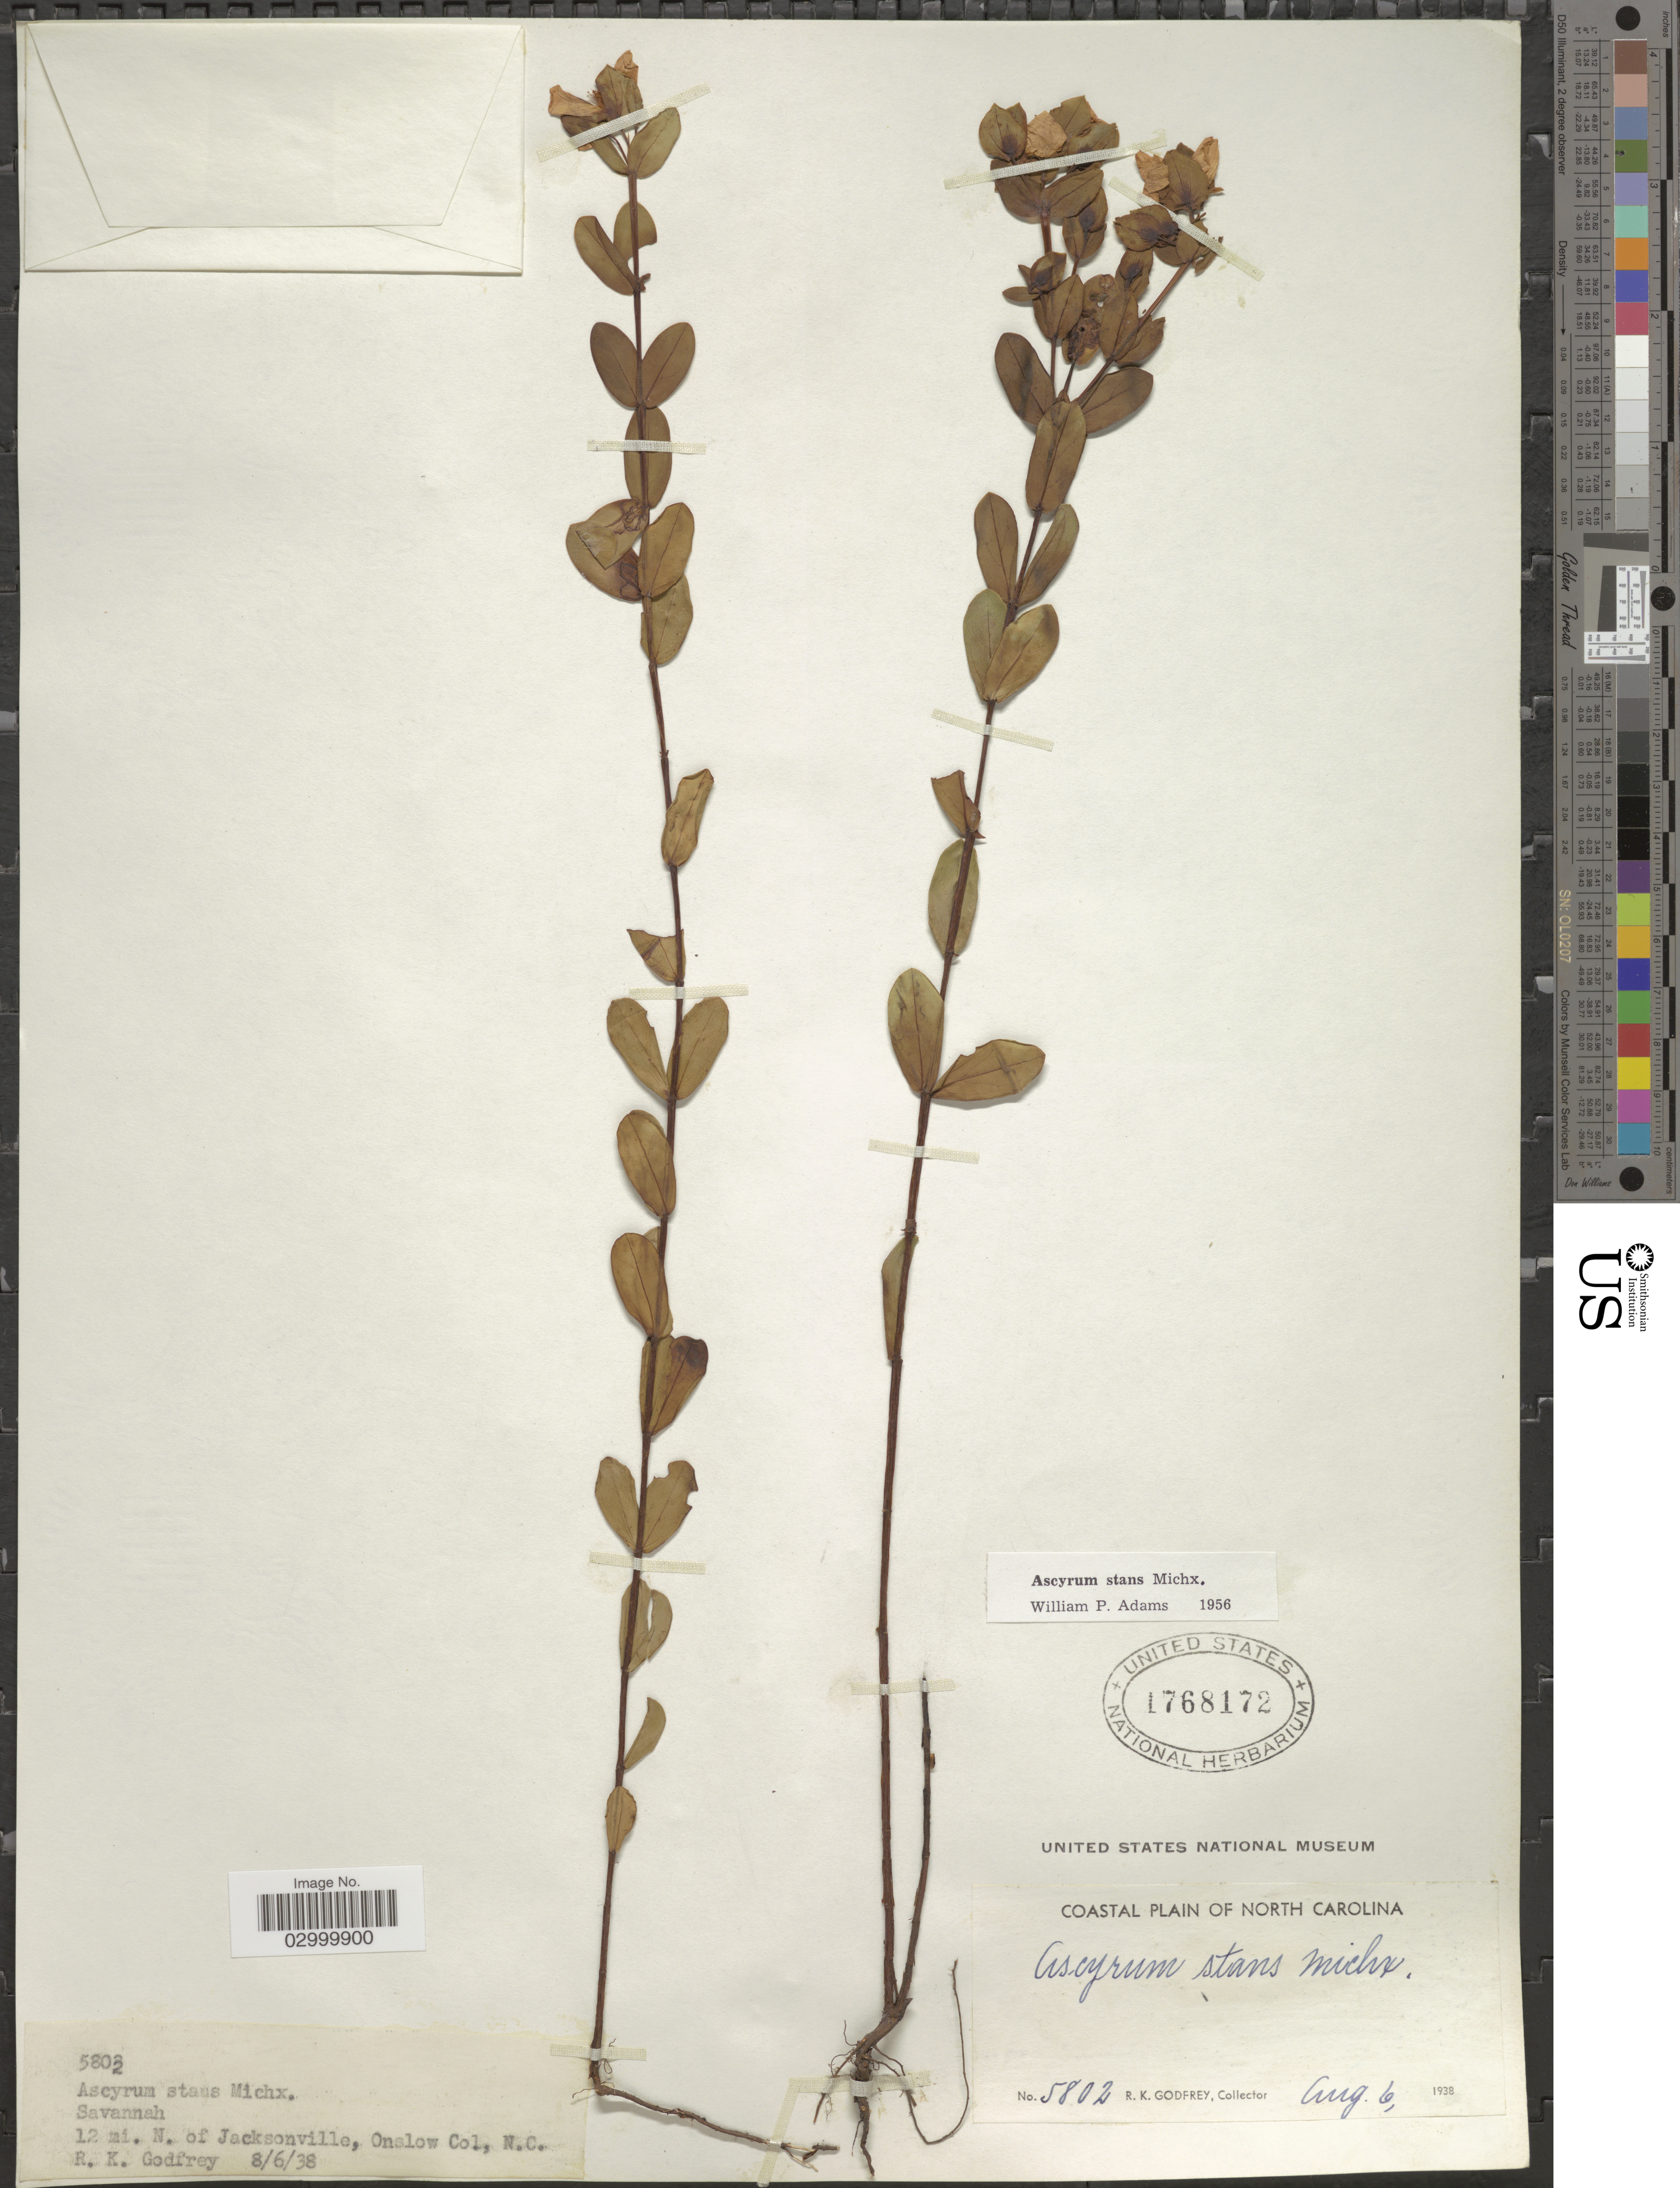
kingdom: Plantae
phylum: Tracheophyta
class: Magnoliopsida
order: Malpighiales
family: Hypericaceae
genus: Hypericum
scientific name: Hypericum crux-andreae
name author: (L.) Crantz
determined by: Strong, Mark T., (BOT), Smithsonian Institution - National Museum of Natural History (UNITED STATES)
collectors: R. K. Godfrey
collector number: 5802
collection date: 1938-08-06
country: United States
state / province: North Carolina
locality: Coastal Plain of North Carolina. Savannah. 12 mi. N. of Jacksonville, Onslow Co., N.C.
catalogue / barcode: US 1768172